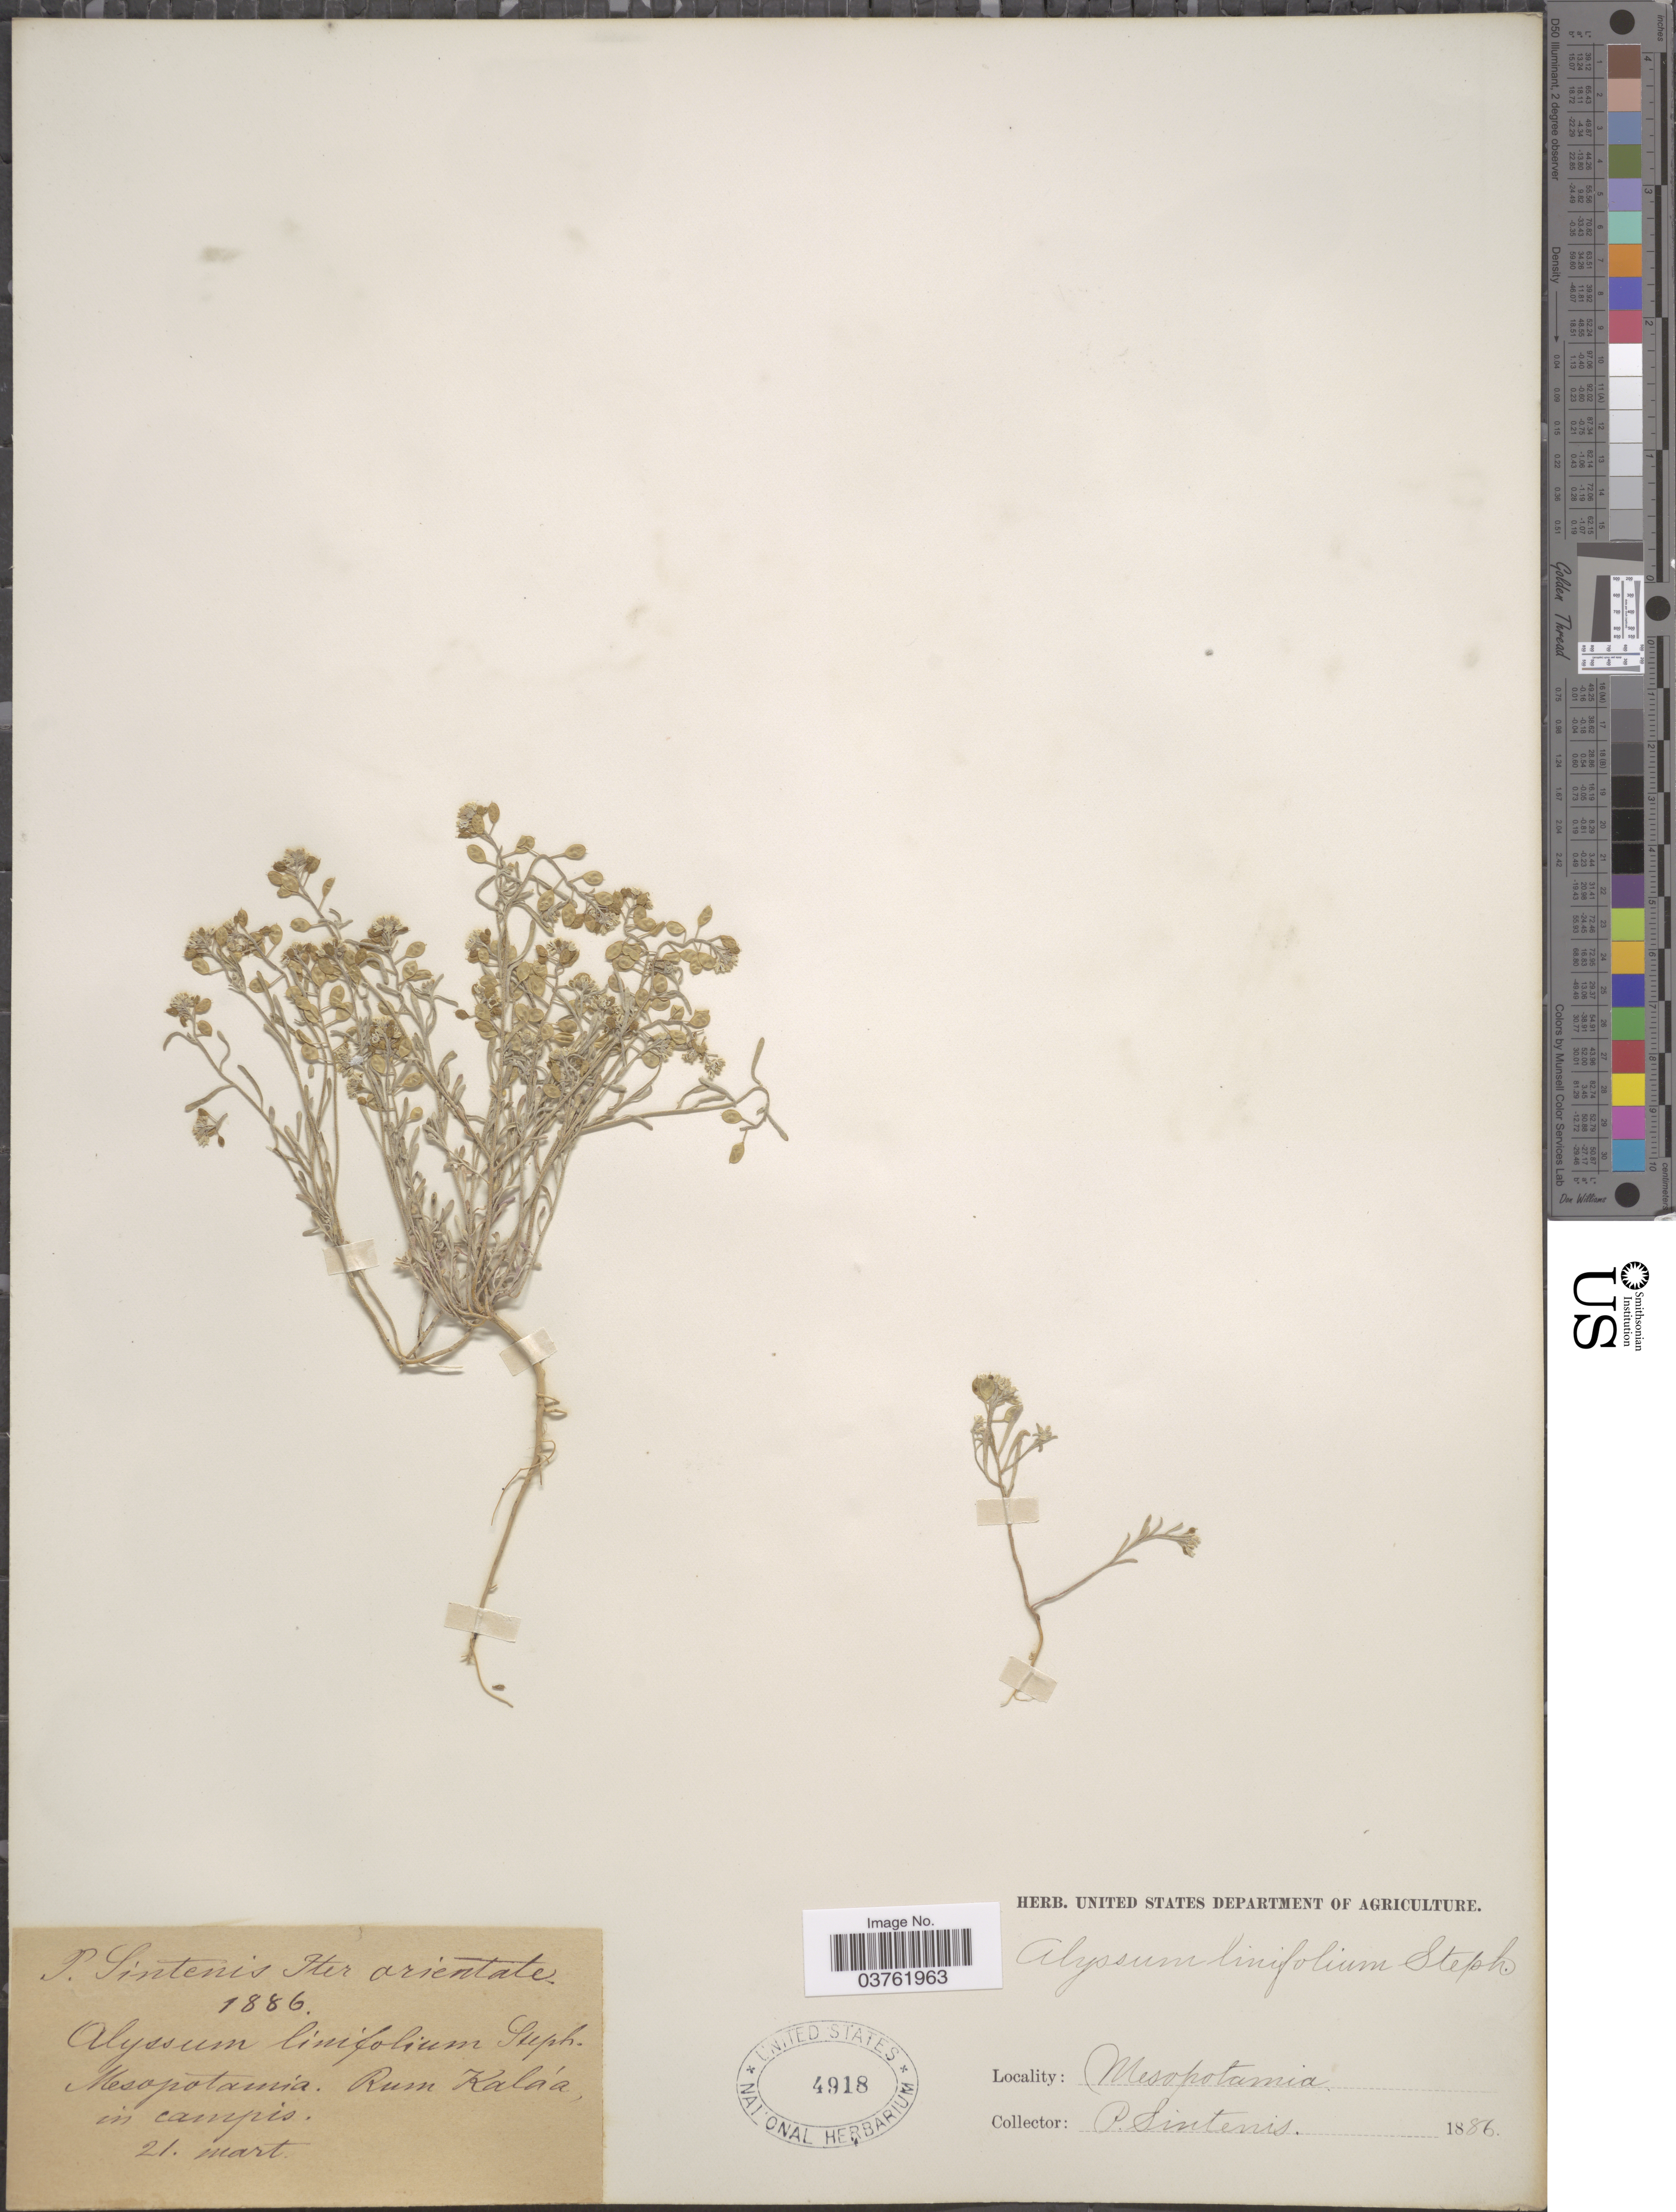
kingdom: Plantae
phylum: Tracheophyta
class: Magnoliopsida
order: Brassicales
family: Brassicaceae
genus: Alyssum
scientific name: Alyssum linifolium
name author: Stephan ex Willd.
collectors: P. Sintenis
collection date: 1888-03-21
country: Turkey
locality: Orientale. Mesopotamia. Rum Kala'a in campis.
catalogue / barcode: US 4918